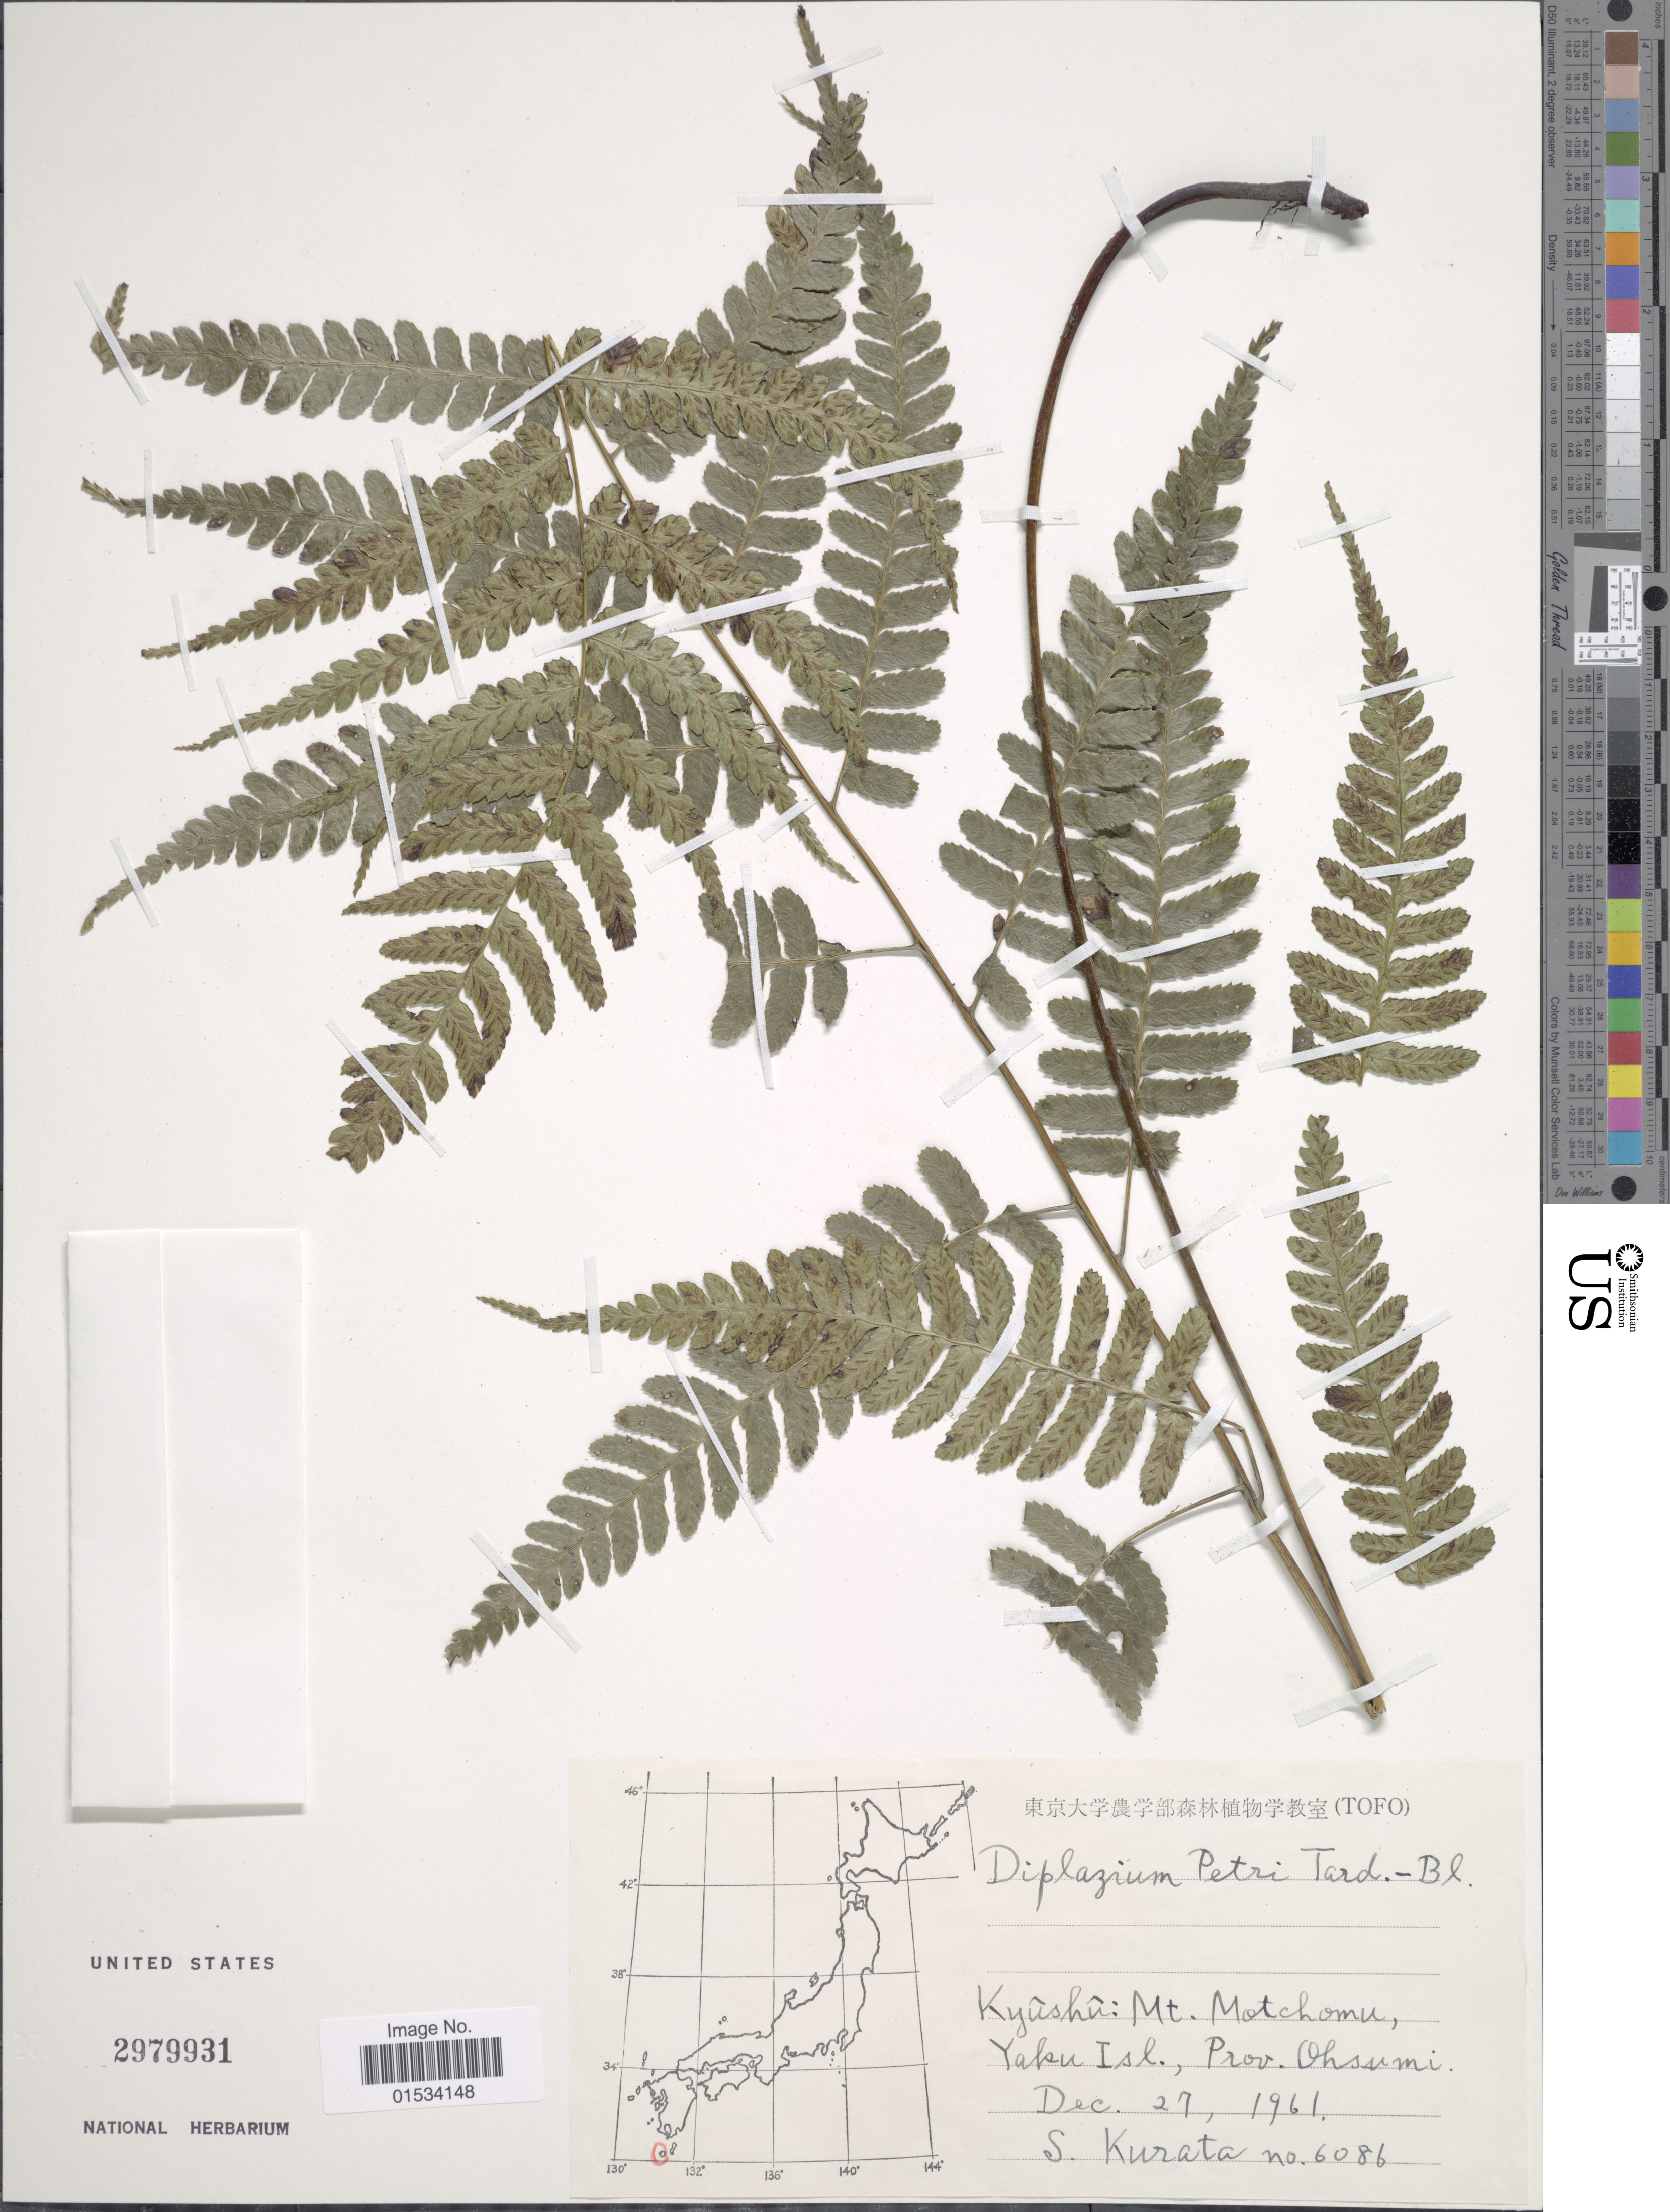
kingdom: Plantae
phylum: Tracheophyta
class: Polypodiopsida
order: Polypodiales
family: Athyriaceae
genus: Diplazium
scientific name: Diplazium petri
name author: Tardieu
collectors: Sa. Kurata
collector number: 6086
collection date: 1961-12-27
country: Japan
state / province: Kagosima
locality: Kyushu: Mt. Motchomu, Yaku Isl., Prov. Ohsumi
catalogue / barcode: US 2979931